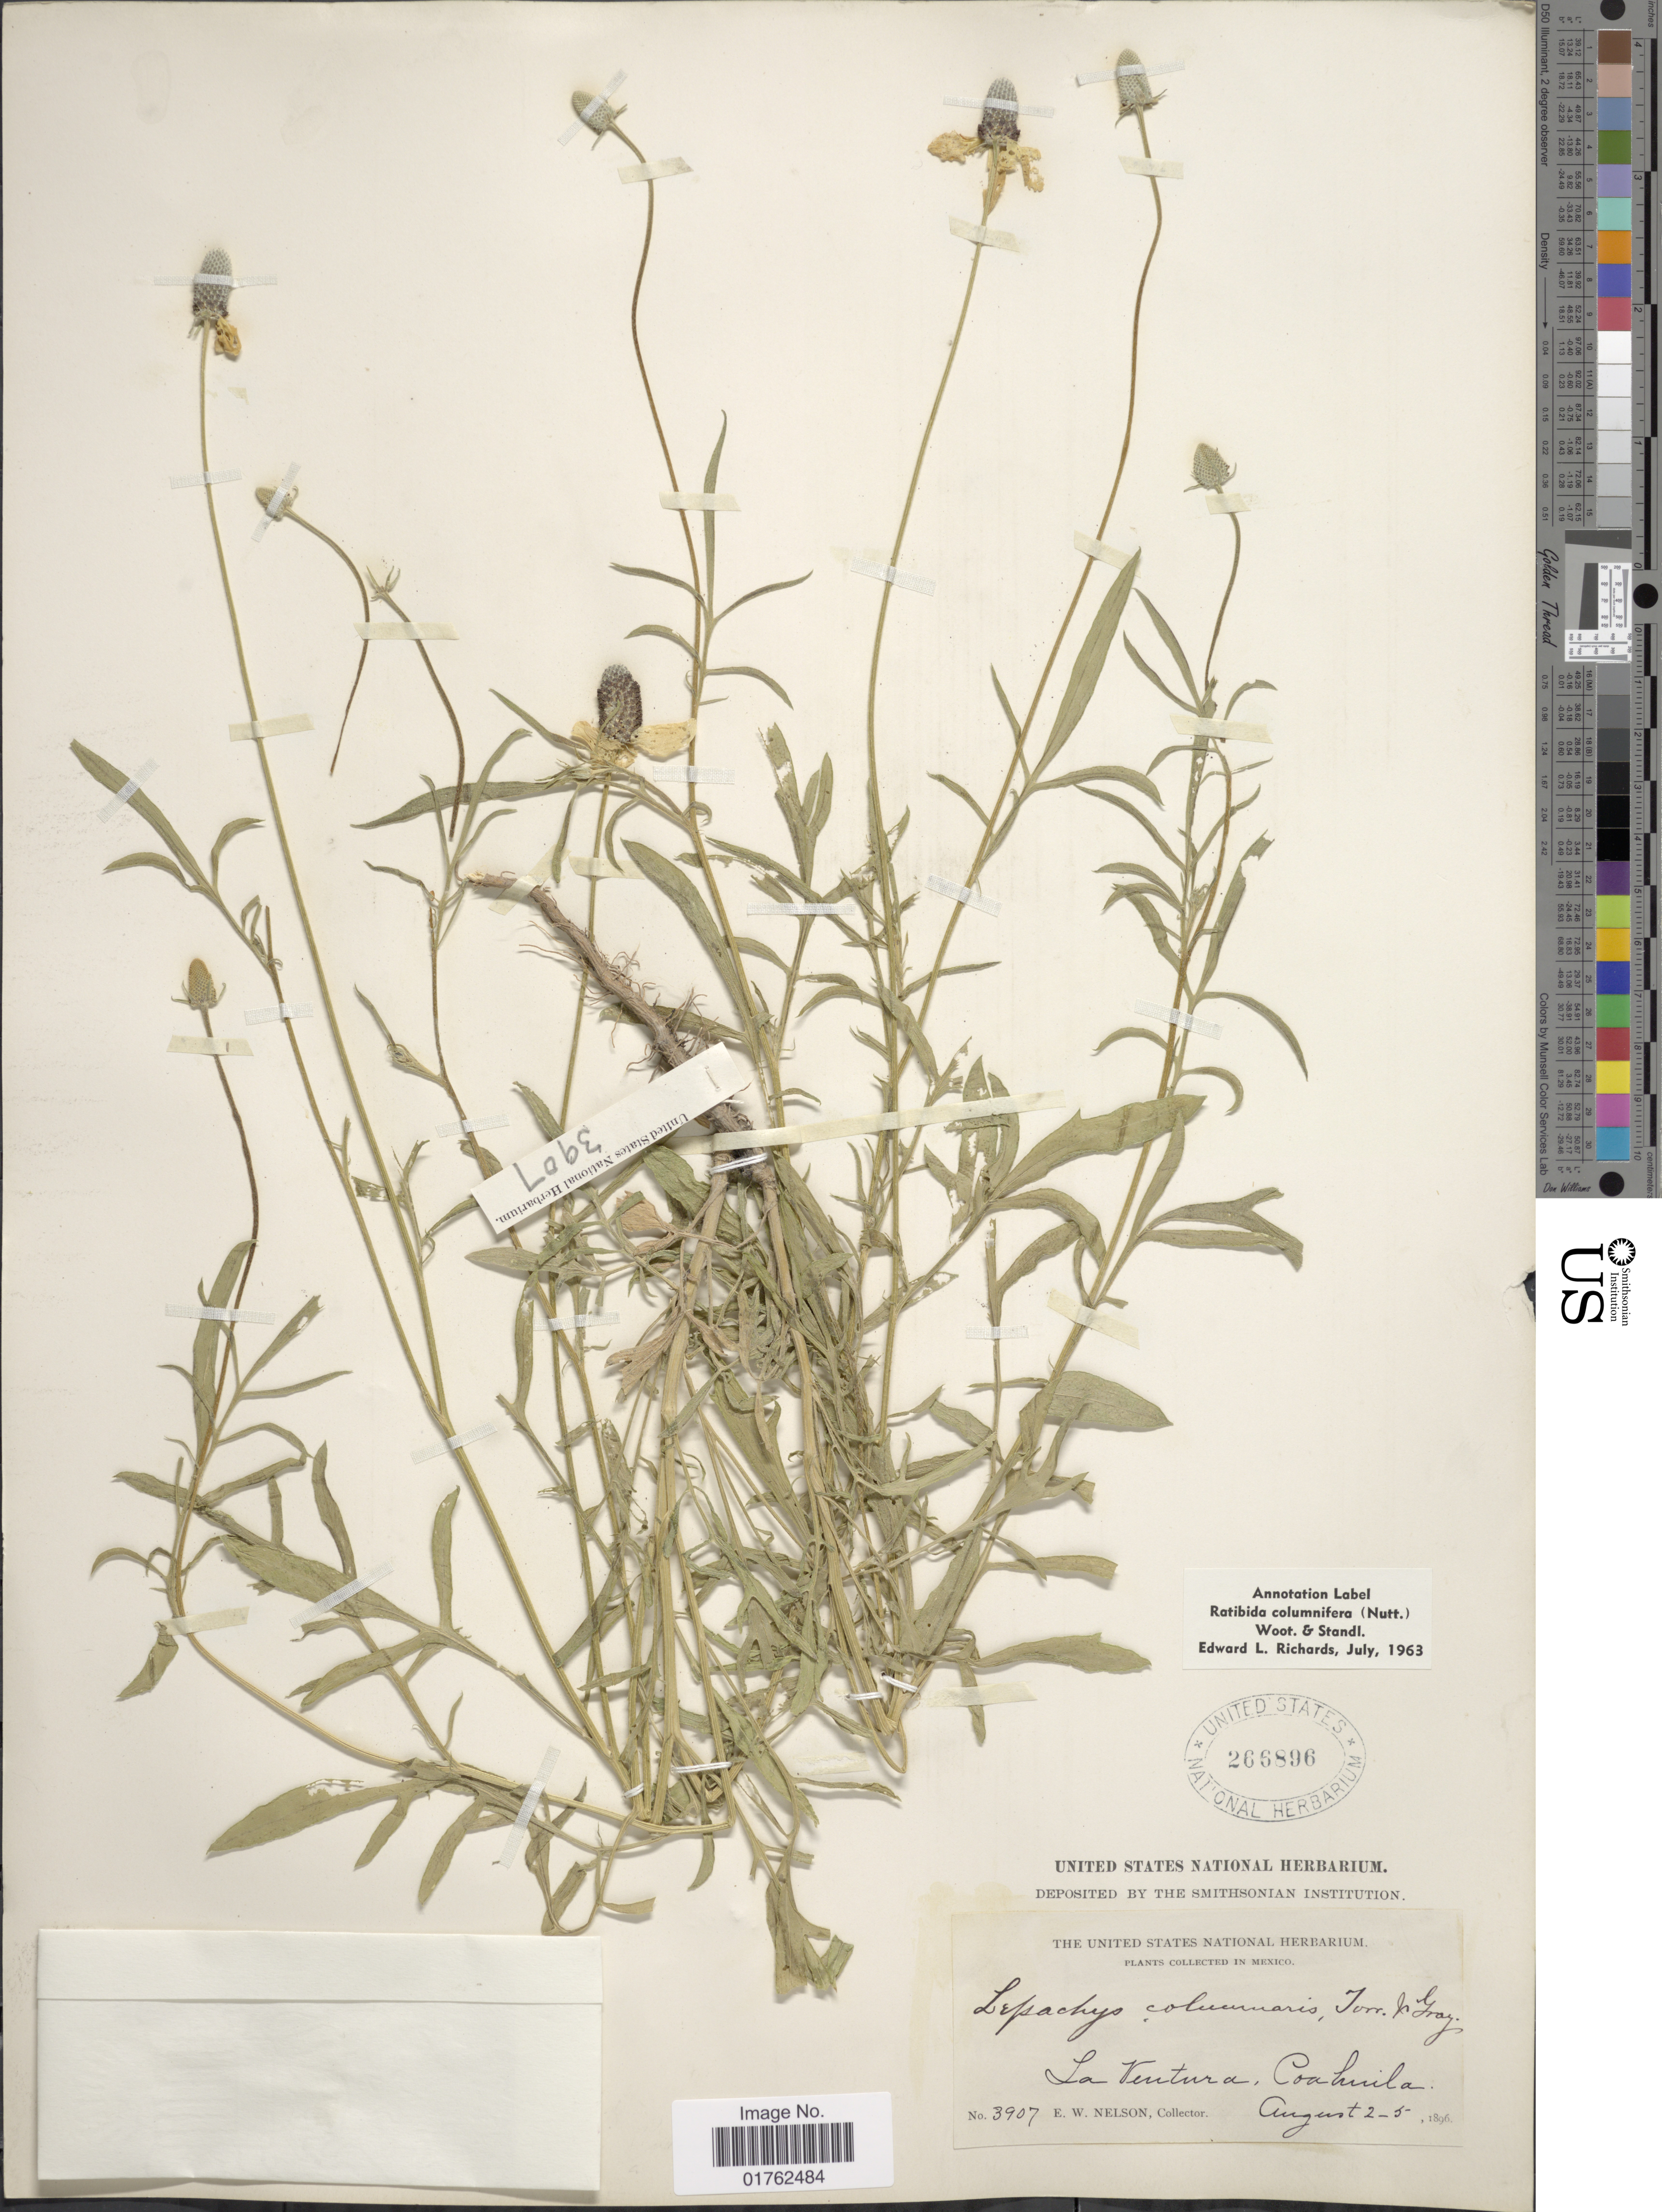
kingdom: Plantae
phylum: Tracheophyta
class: Magnoliopsida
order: Asterales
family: Asteraceae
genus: Ratibida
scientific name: Ratibida columnaris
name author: (Pursh) D. Don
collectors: E. W. Nelson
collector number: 3907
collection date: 1896-08-02/1896-08-05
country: Mexico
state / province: Coahuila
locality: La Ventura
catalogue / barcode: US 266896